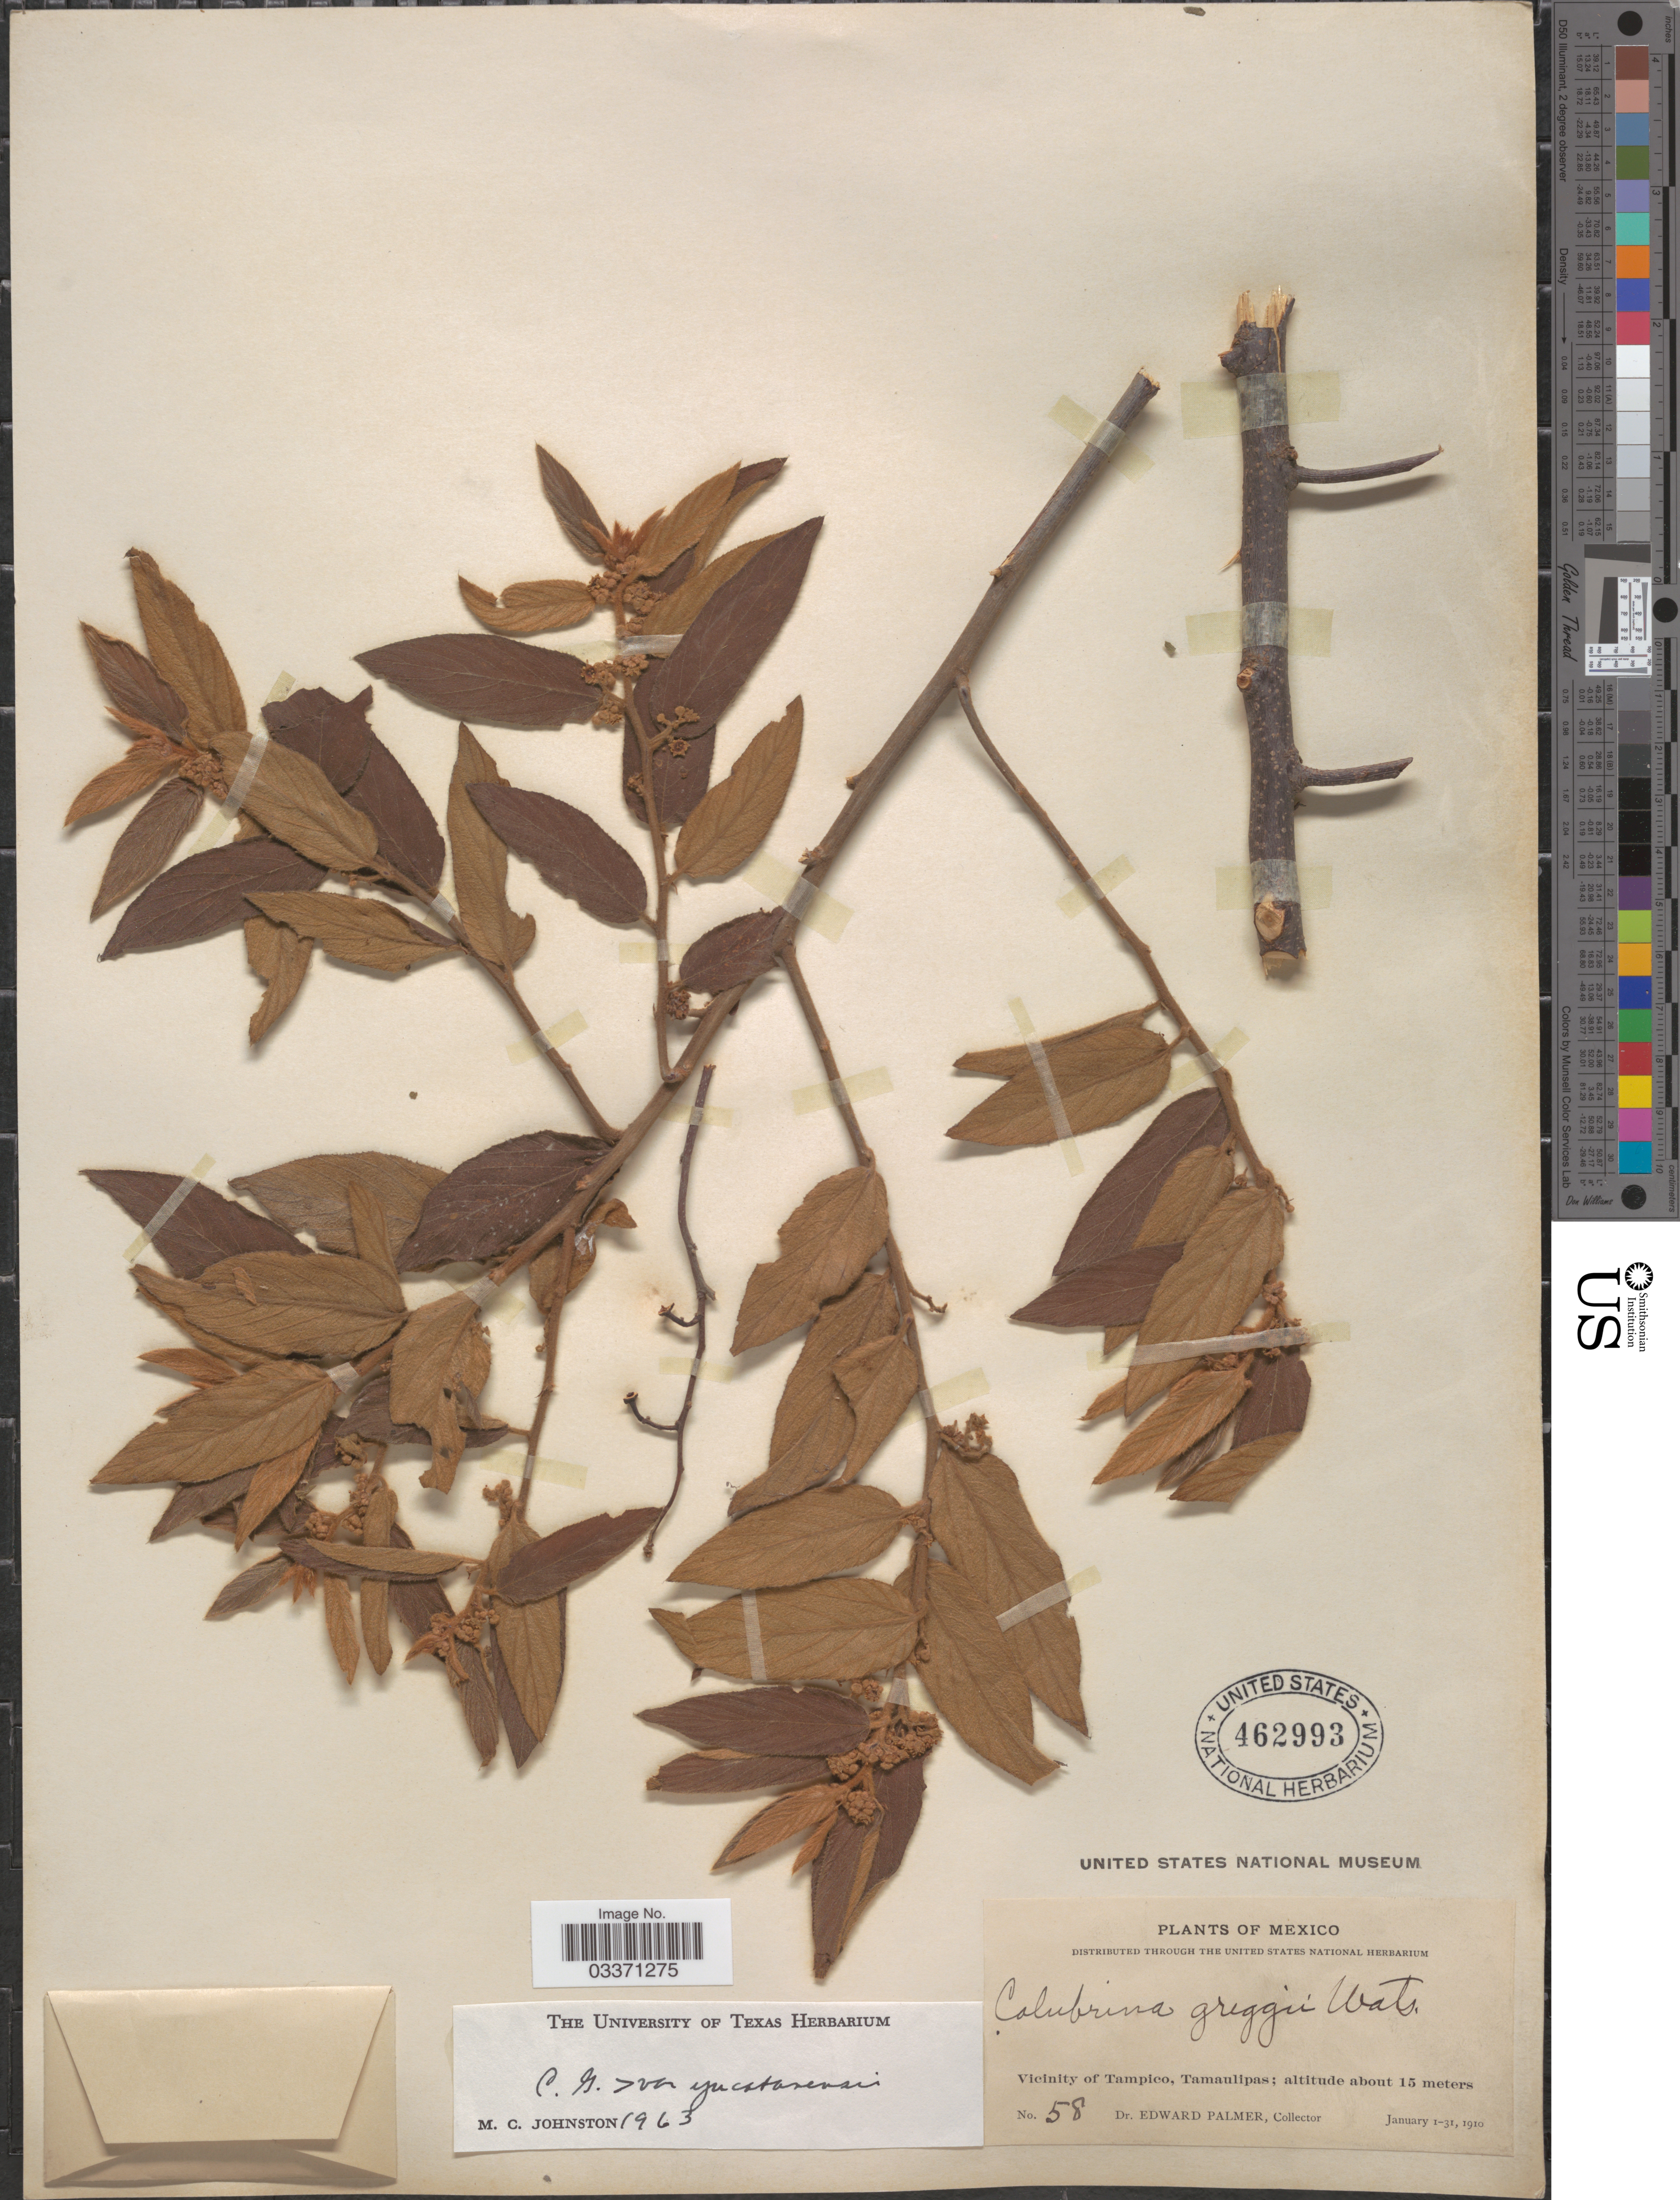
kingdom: Plantae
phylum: Tracheophyta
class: Magnoliopsida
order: Rosales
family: Rhamnaceae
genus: Colubrina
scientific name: Colubrina greggii var. yucatanensis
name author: M.C. Johnst.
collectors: E. Palmer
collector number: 58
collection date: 1910-01-01/1910-01-31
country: Mexico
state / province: Tamaulipas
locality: Vicinity of Tampico.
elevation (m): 15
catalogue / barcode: US 462993